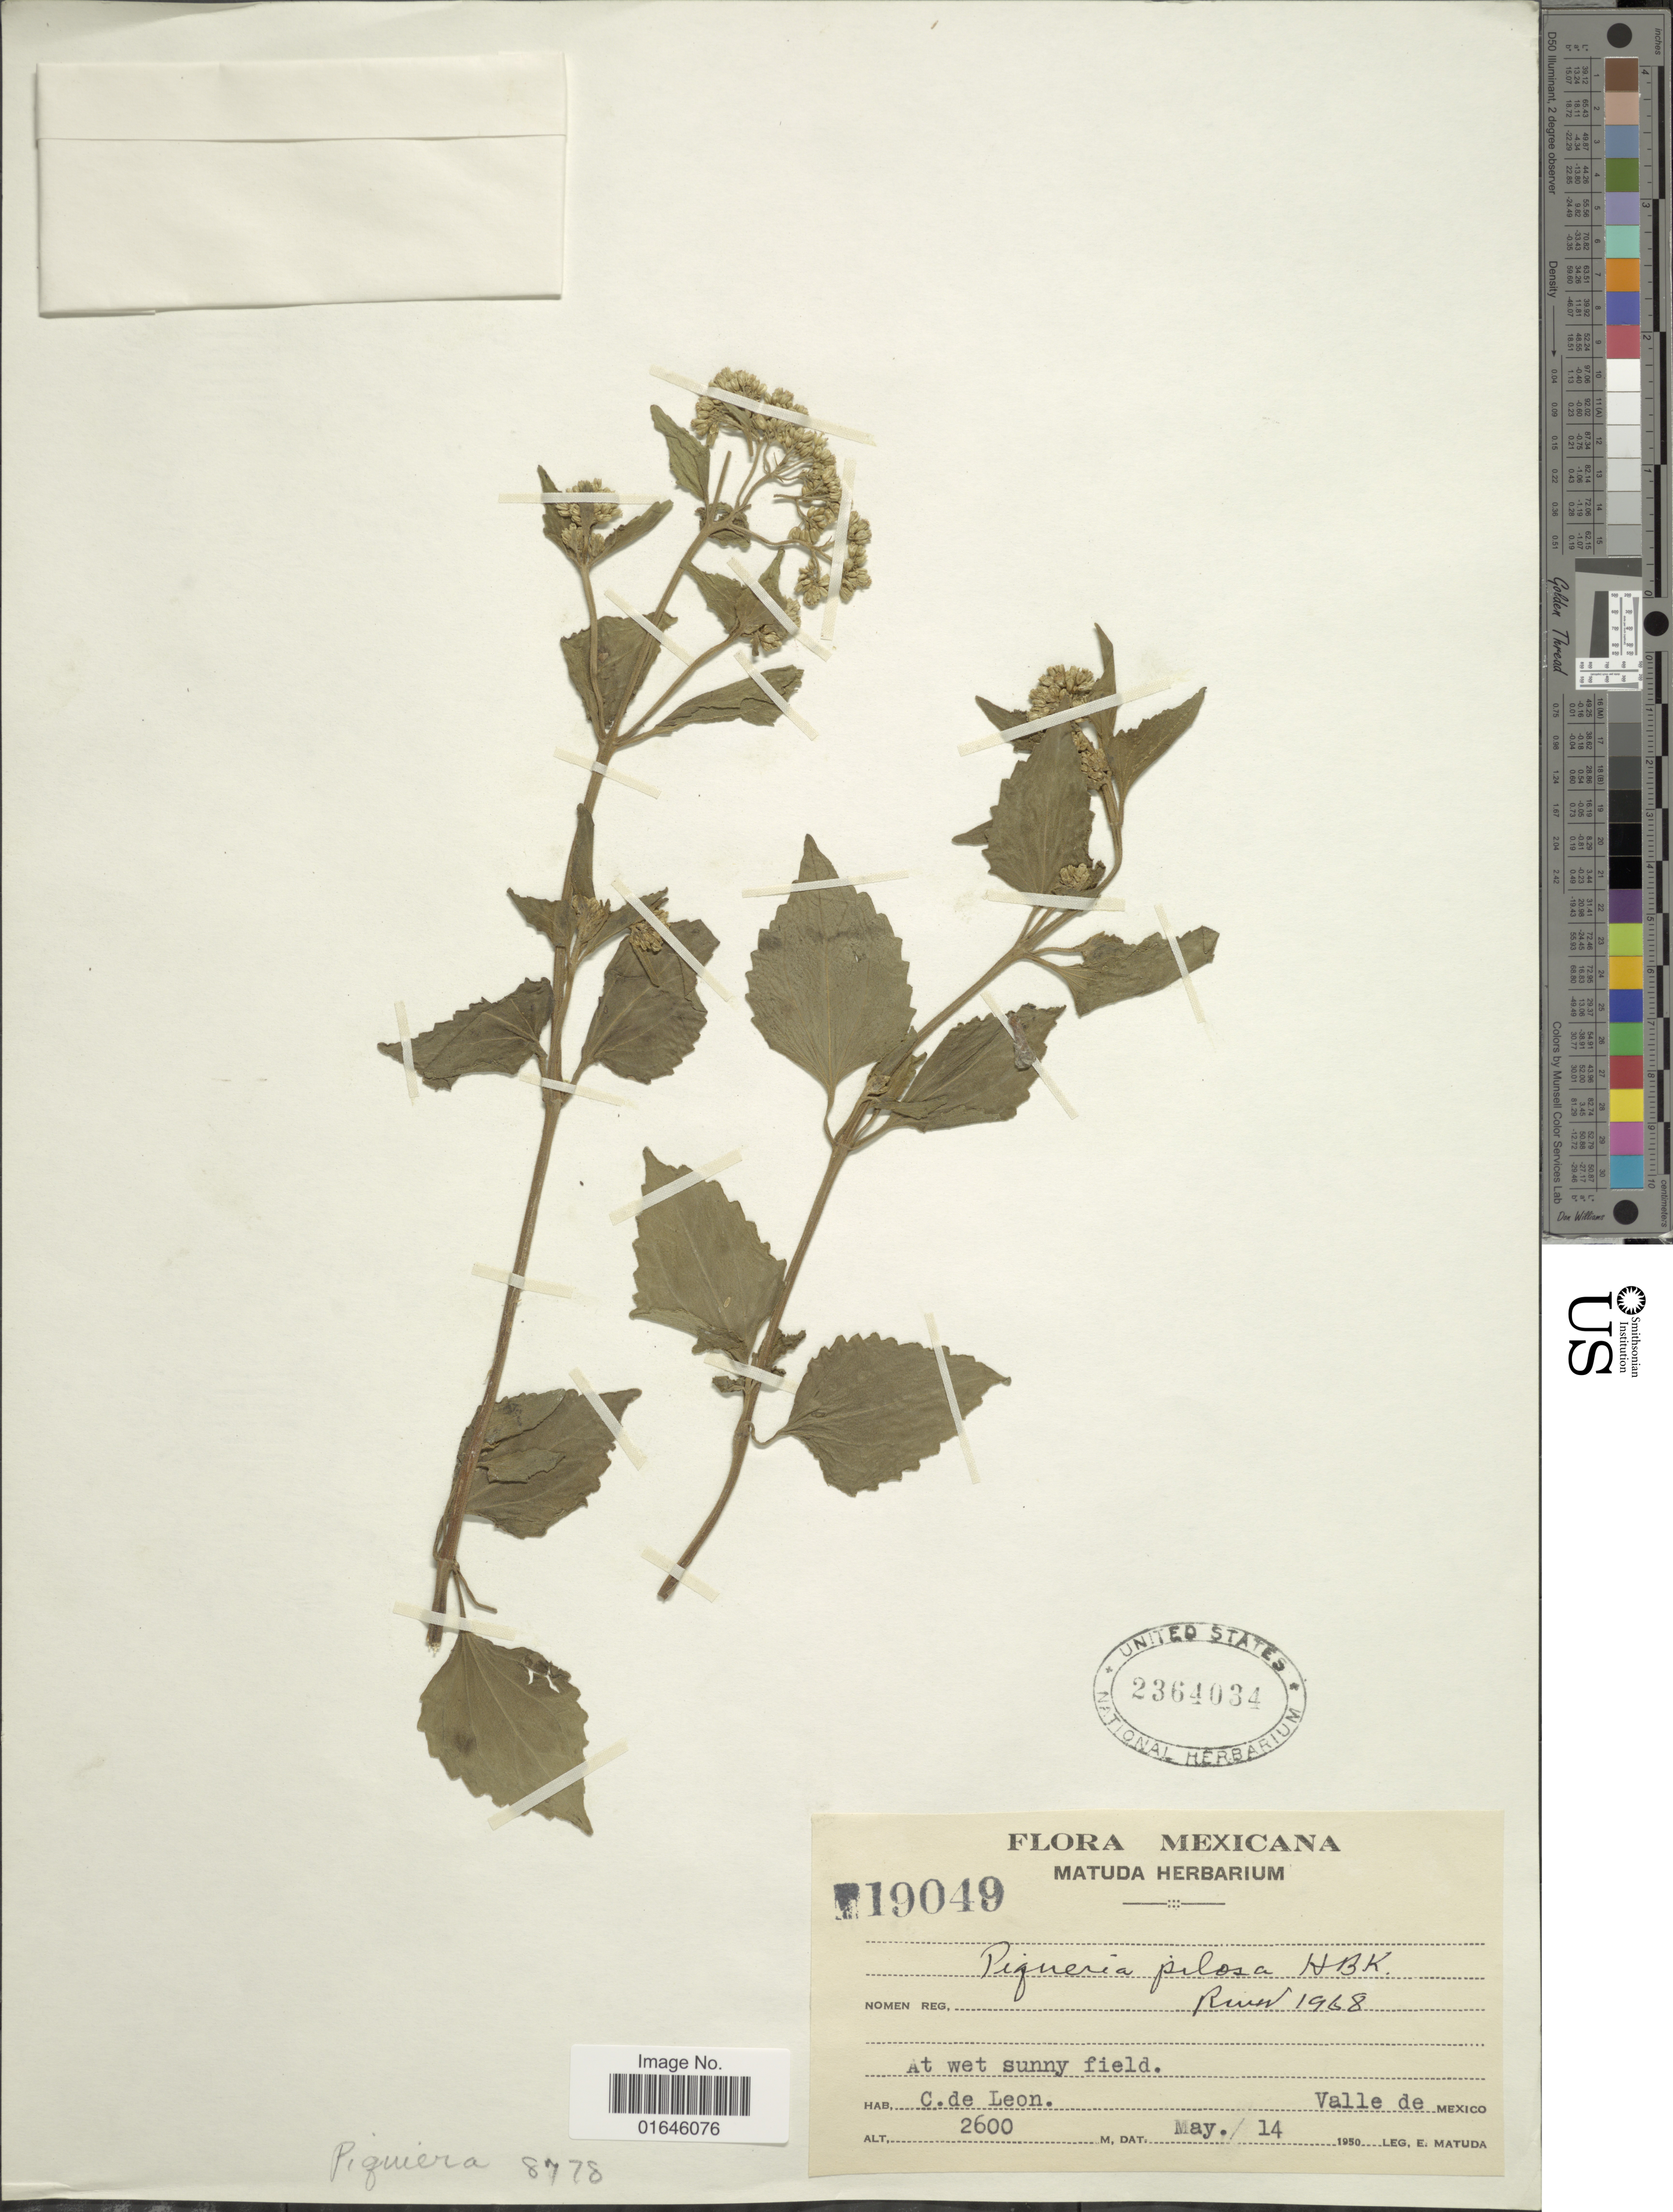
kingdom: Plantae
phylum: Tracheophyta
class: Magnoliopsida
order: Asterales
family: Asteraceae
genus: Piqueria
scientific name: Piqueria pilosa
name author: Kunth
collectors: E. Matuda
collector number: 19049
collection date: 1950-05-14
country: Mexico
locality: Valle de Mexico, C. de Leon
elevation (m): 2600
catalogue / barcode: US 2364034